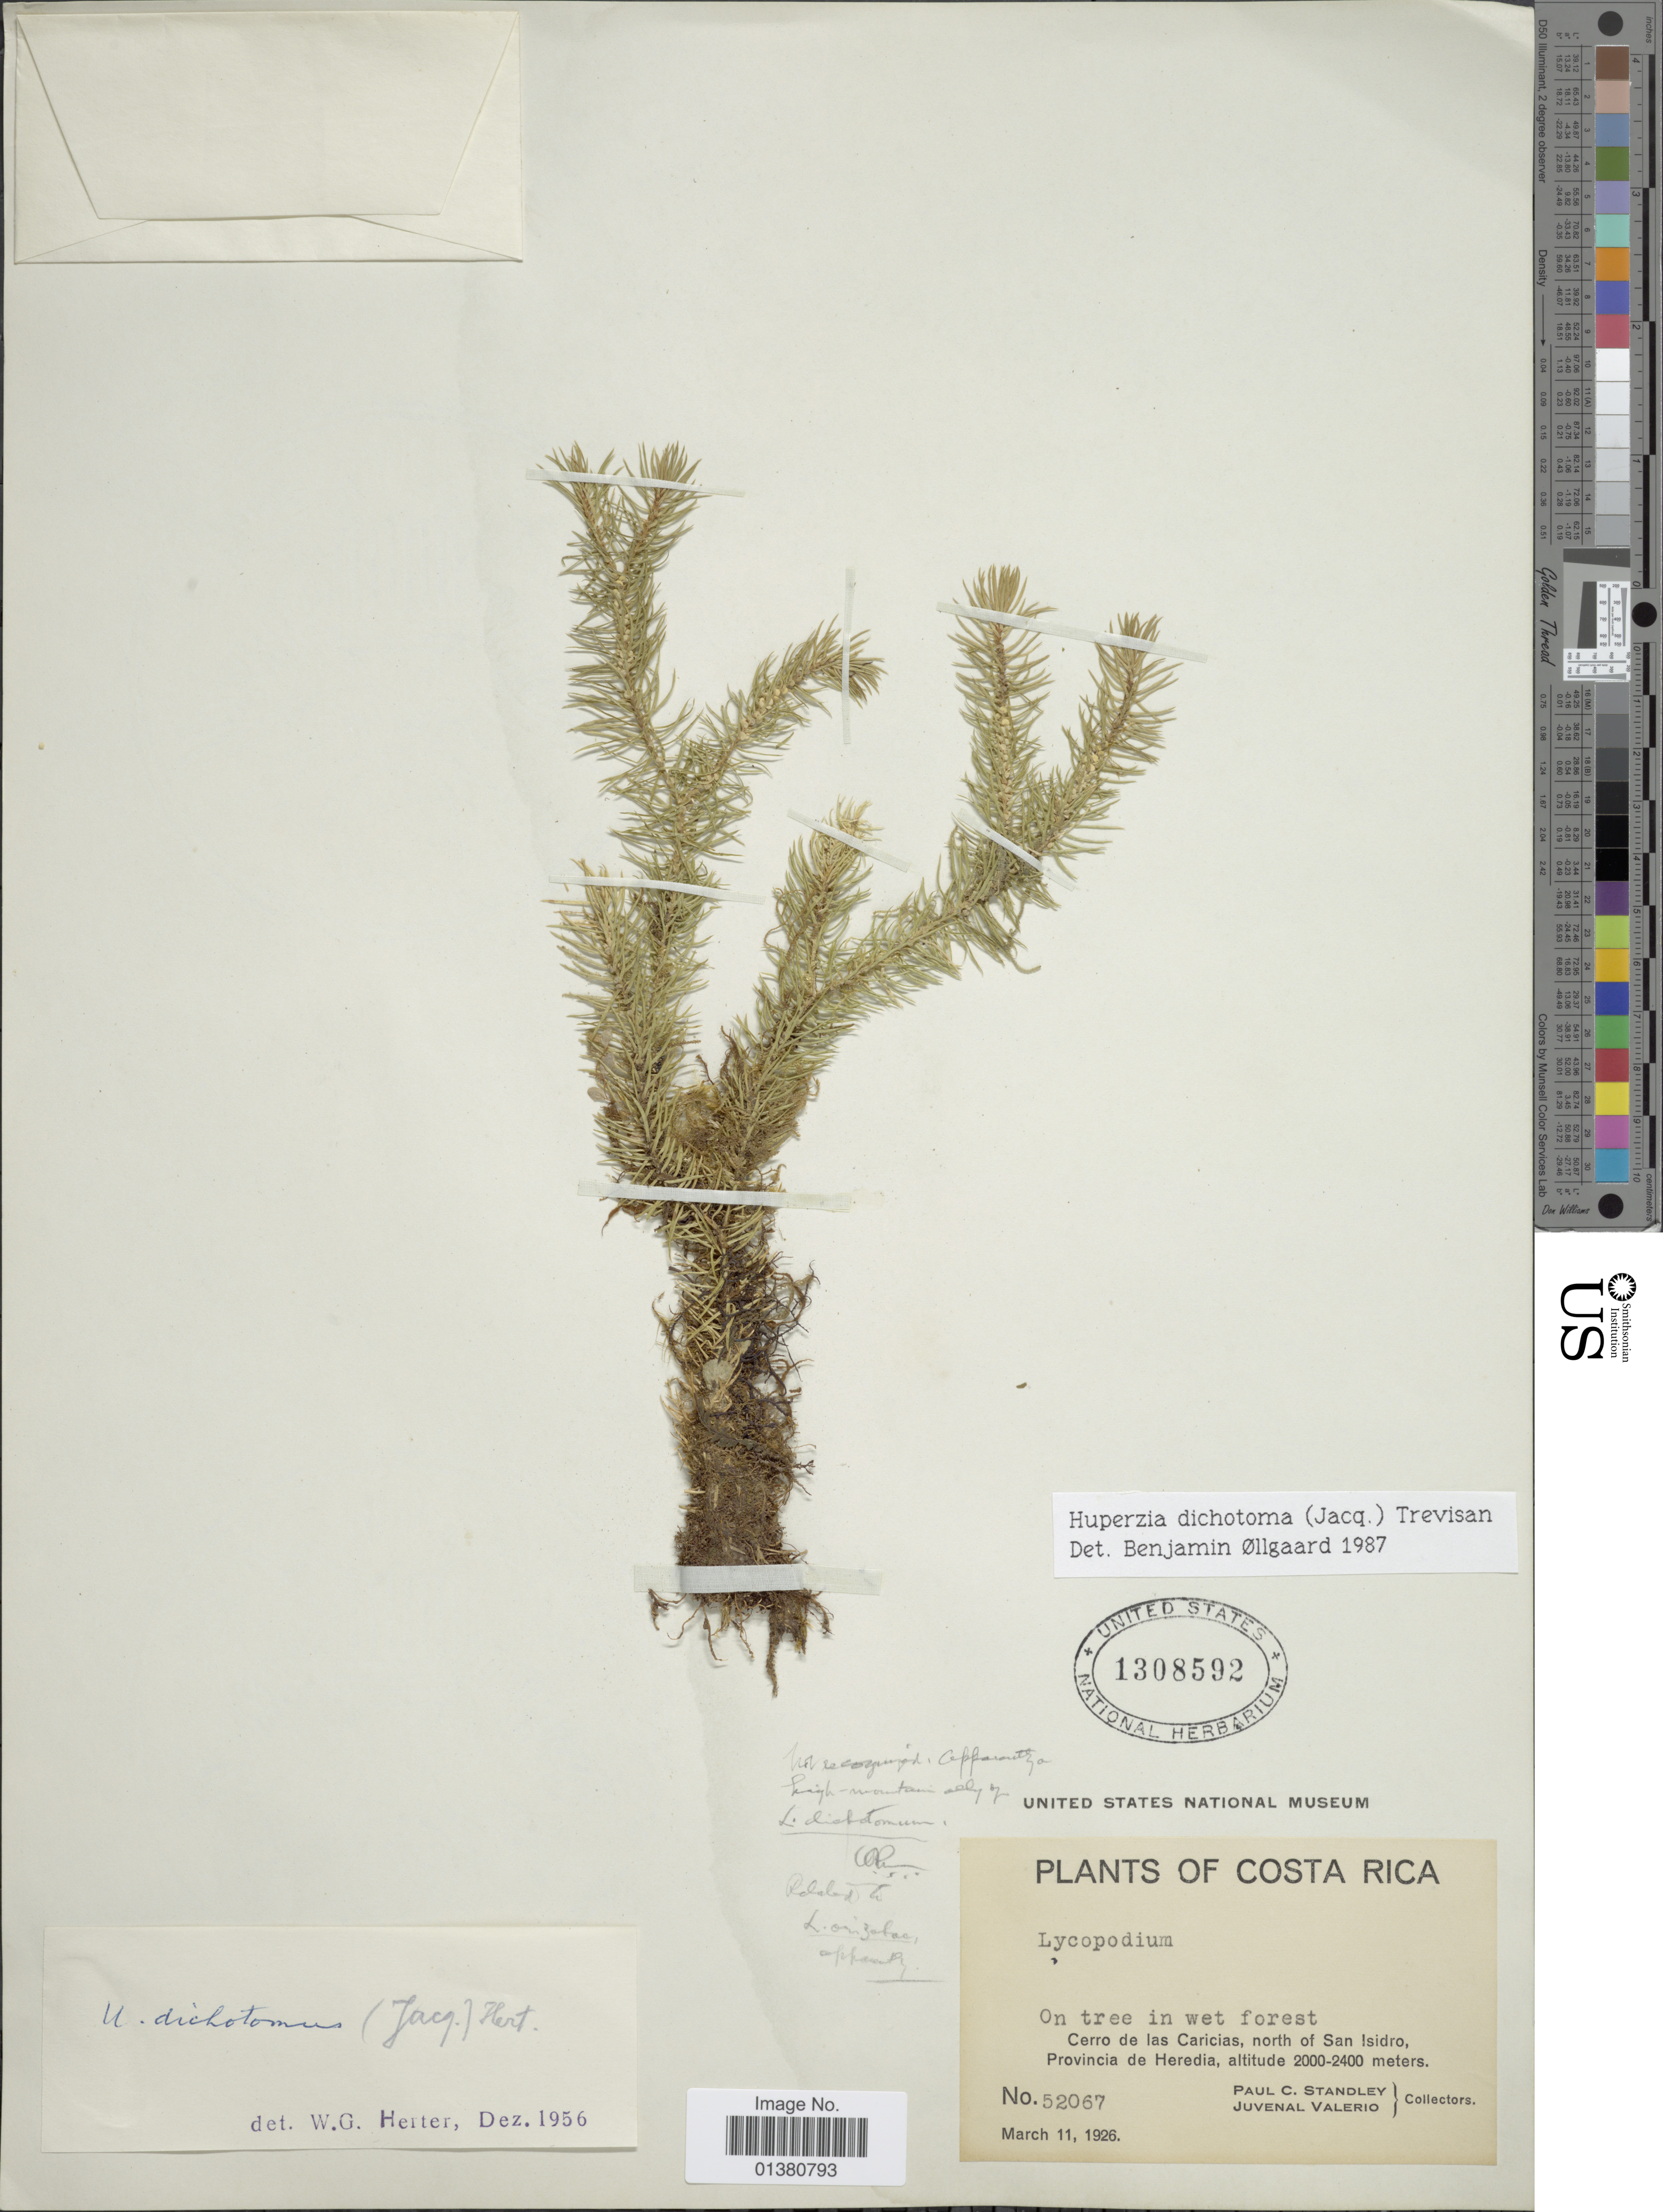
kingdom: Plantae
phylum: Tracheophyta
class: Lycopodiopsida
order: Lycopodiales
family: Lycopodiaceae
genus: Phlegmariurus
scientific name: Phlegmariurus dichotomus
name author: (Jacq.) W.H. Wagner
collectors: P. C. Standley & J. Valerio R.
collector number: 52067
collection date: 1926-03-11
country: Costa Rica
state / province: Heredia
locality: Cerro de las Caricias, north of San Isidro, provincia de Heredia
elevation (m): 2000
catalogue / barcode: US 1308592